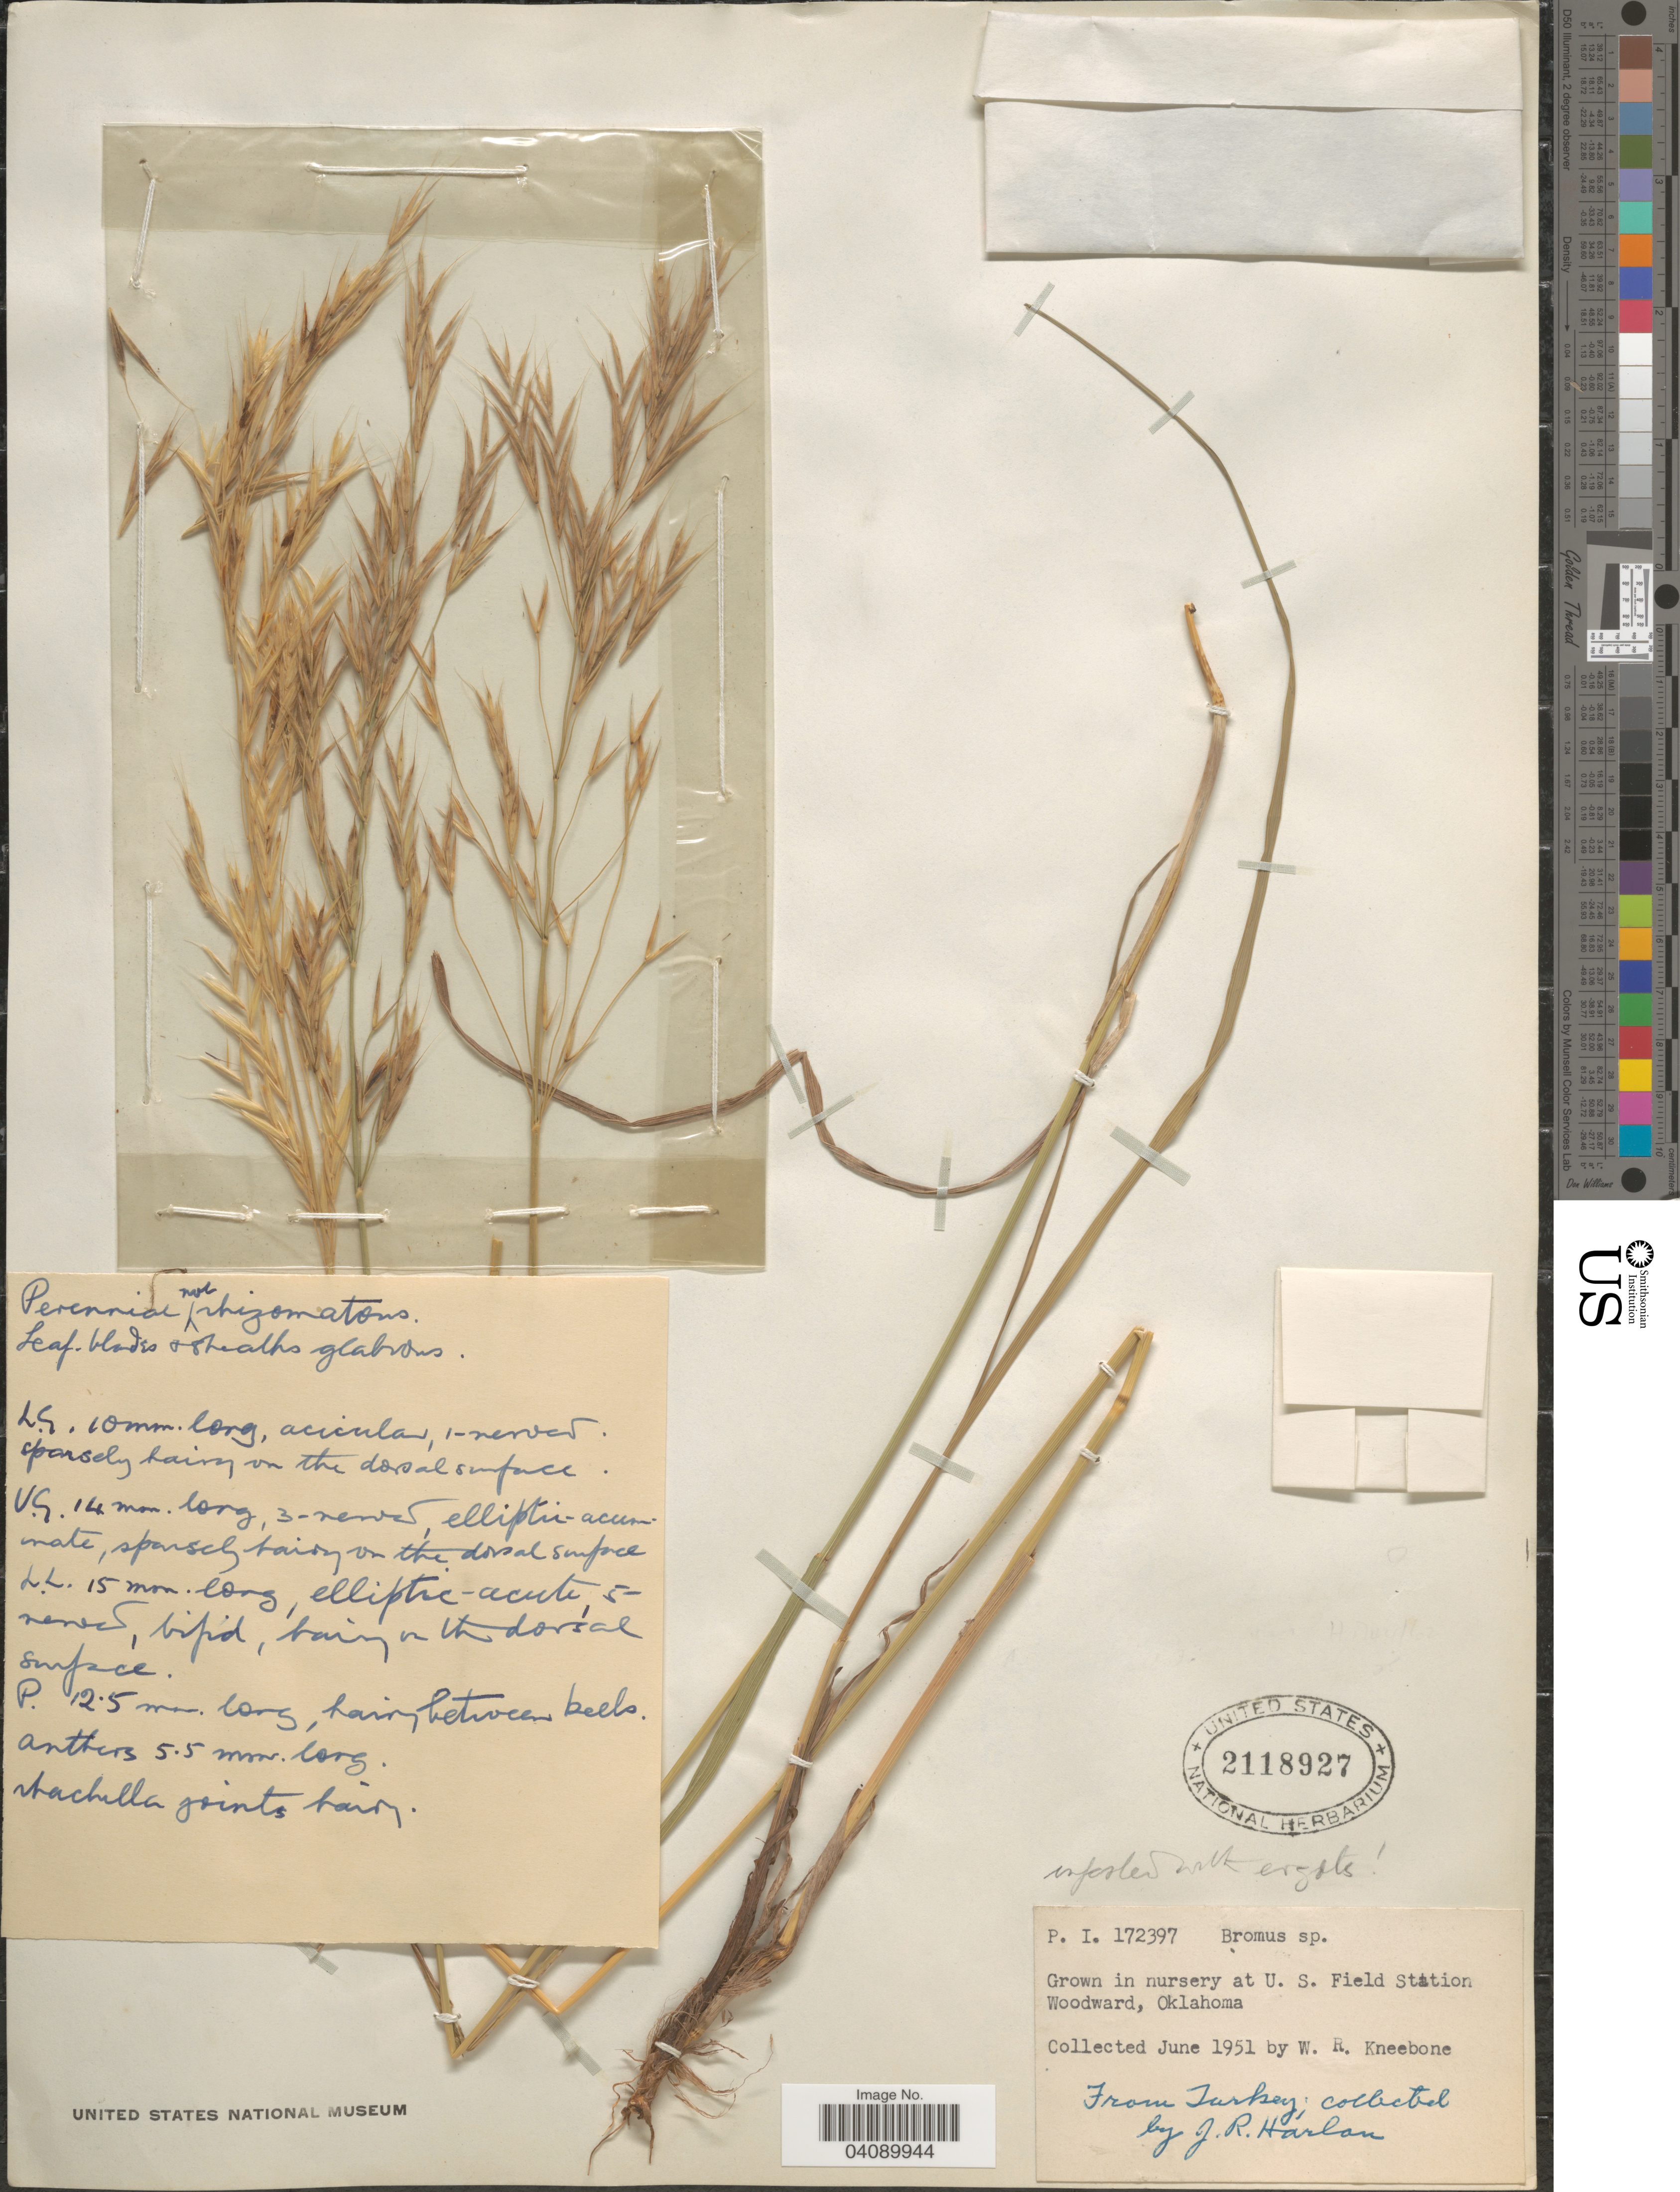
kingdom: Plantae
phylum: Tracheophyta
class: Liliopsida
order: Poales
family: Poaceae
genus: Bromus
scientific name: Bromus sp.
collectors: W. Kneebone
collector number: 172397?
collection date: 1951-06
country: United States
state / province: Oklahoma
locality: Grown in nursery at U. S. Field Station Woodward.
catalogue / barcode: US 2118927